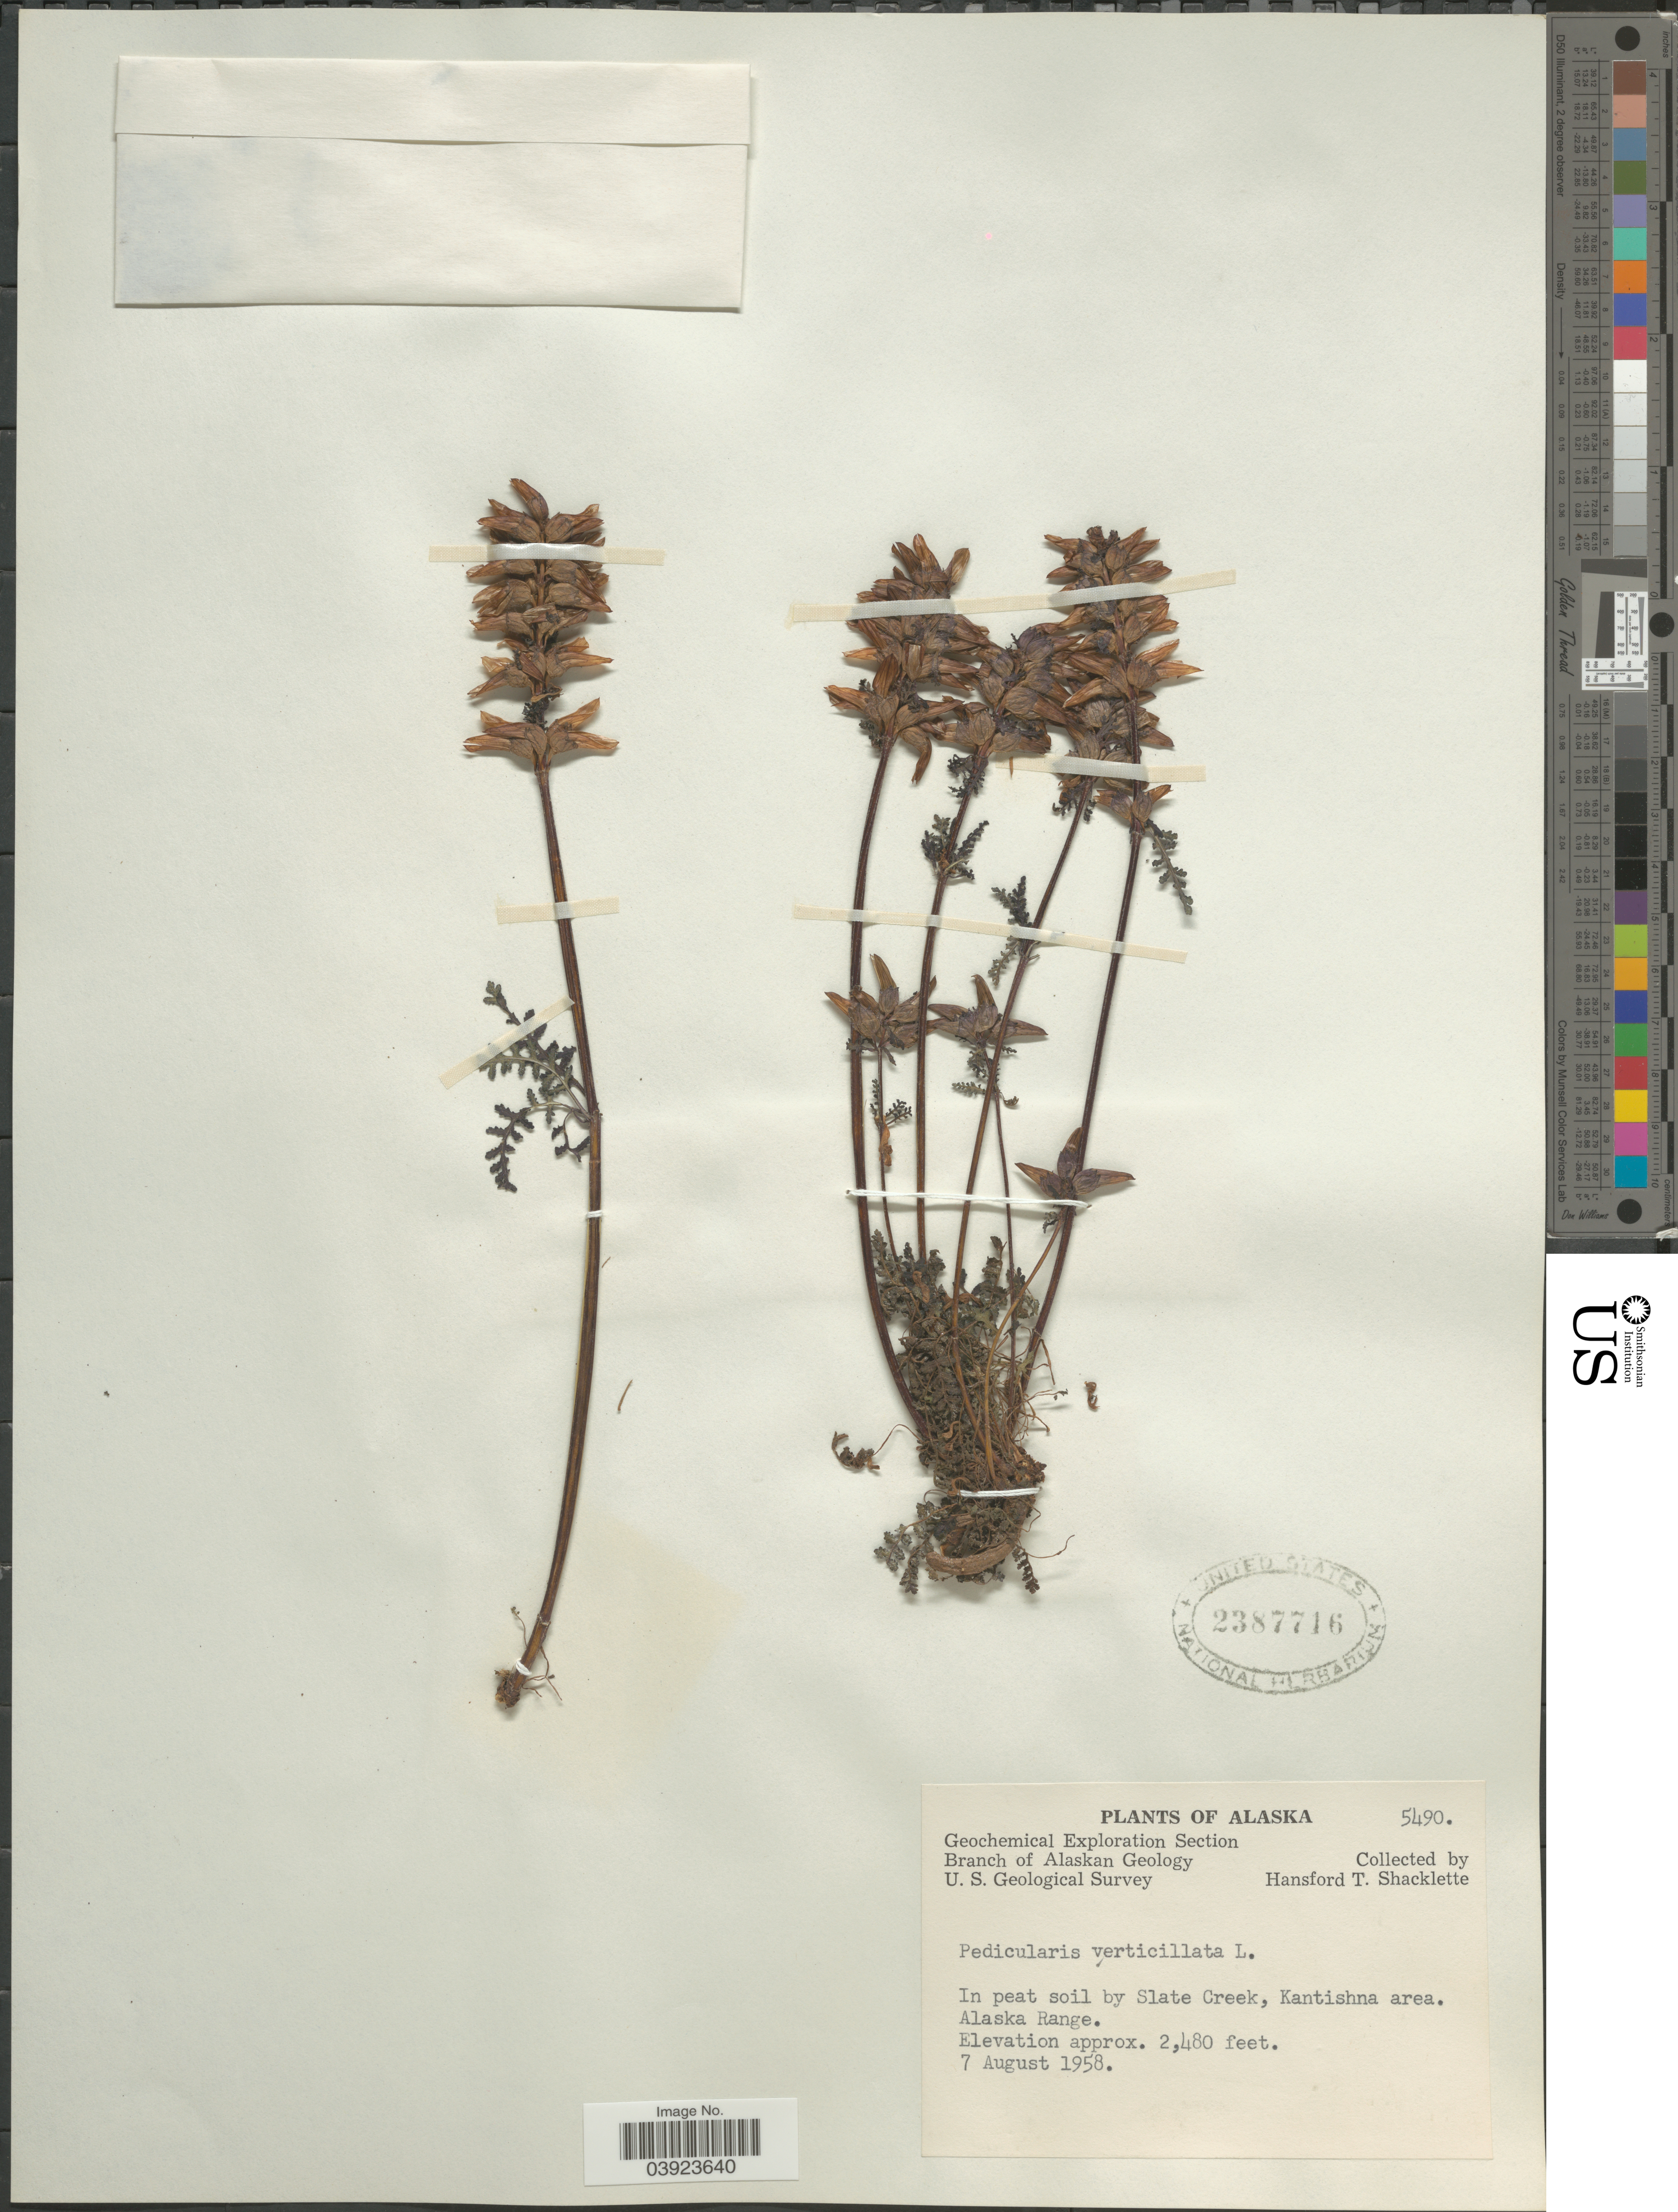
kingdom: Plantae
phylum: Tracheophyta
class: Magnoliopsida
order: Lamiales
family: Orobanchaceae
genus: Pedicularis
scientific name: Pedicularis verticillata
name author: L.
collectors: H. Shacklette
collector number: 5490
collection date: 1958-08-07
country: United States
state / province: Alaska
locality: In peat soil by Slate Creek, Kantishna area. Alaska Range.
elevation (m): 756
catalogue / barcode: US 2387716